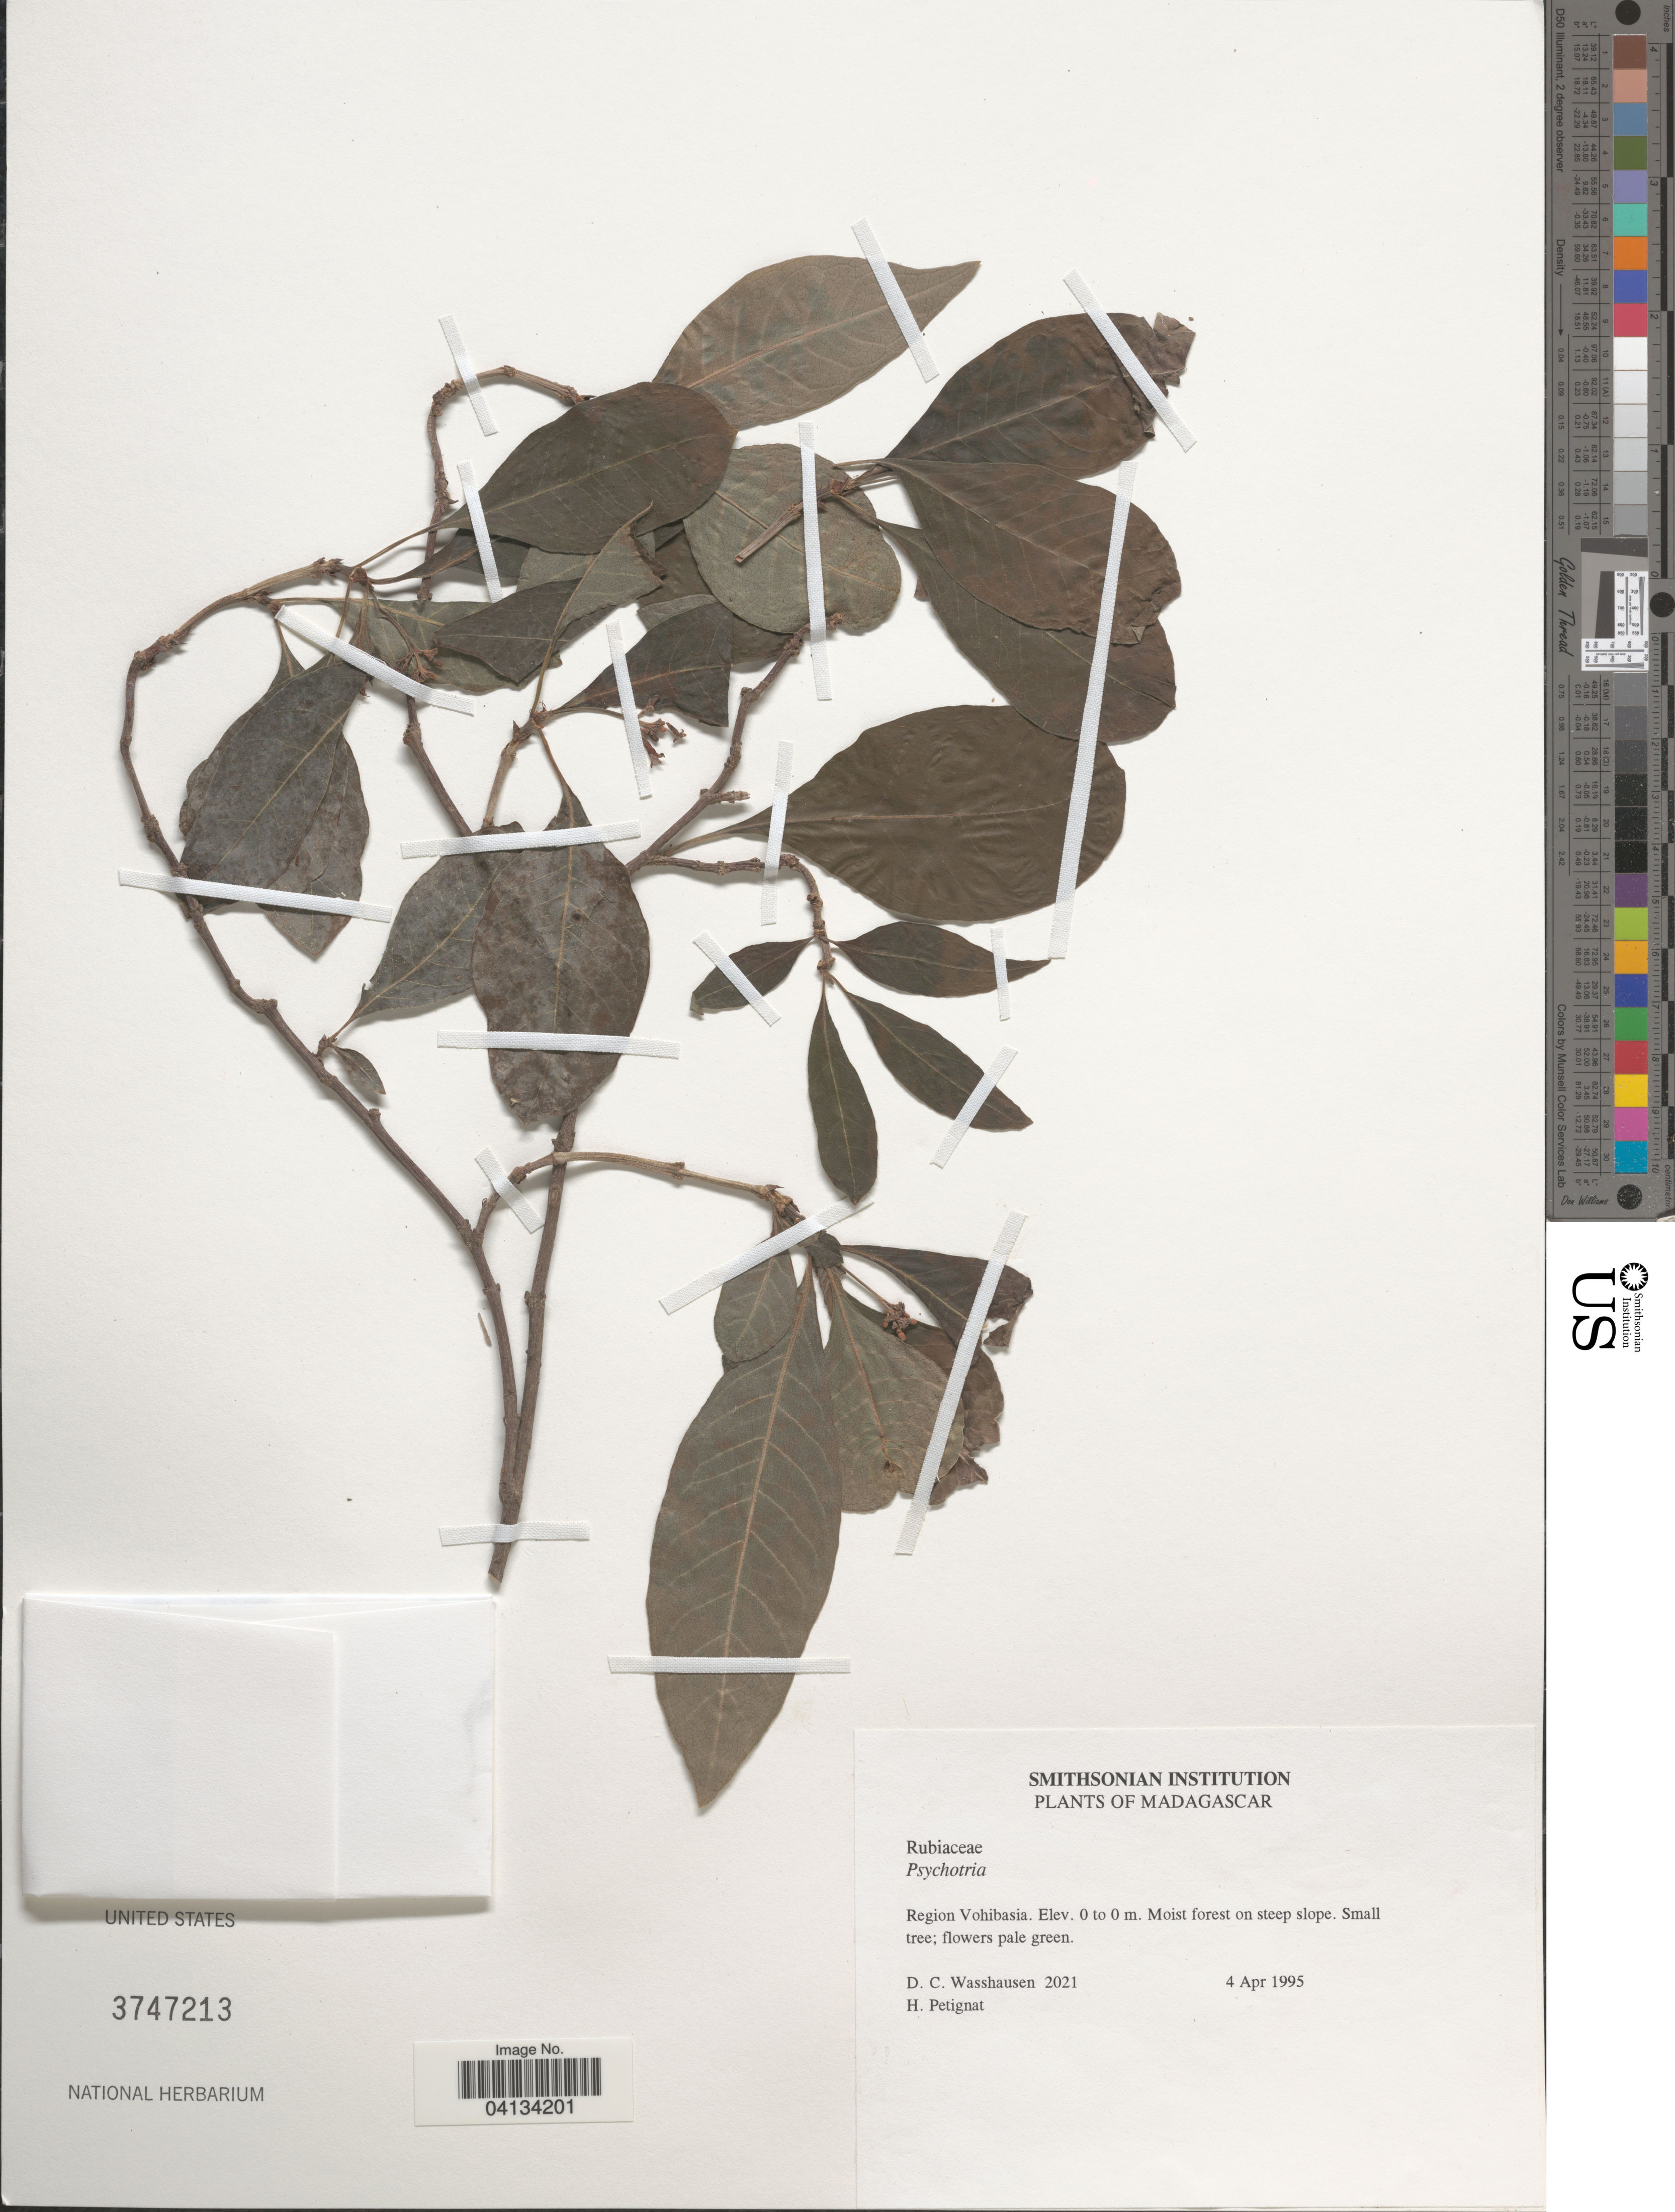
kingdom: Plantae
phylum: Tracheophyta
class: Magnoliopsida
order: Gentianales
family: Rubiaceae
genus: Psychotria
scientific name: Psychotria sp.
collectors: D. C. Wasshausen & H. Petignat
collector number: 2021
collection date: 1995-04-04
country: Madagascar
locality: Region Vohibasia.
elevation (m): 0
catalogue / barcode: US 3747213